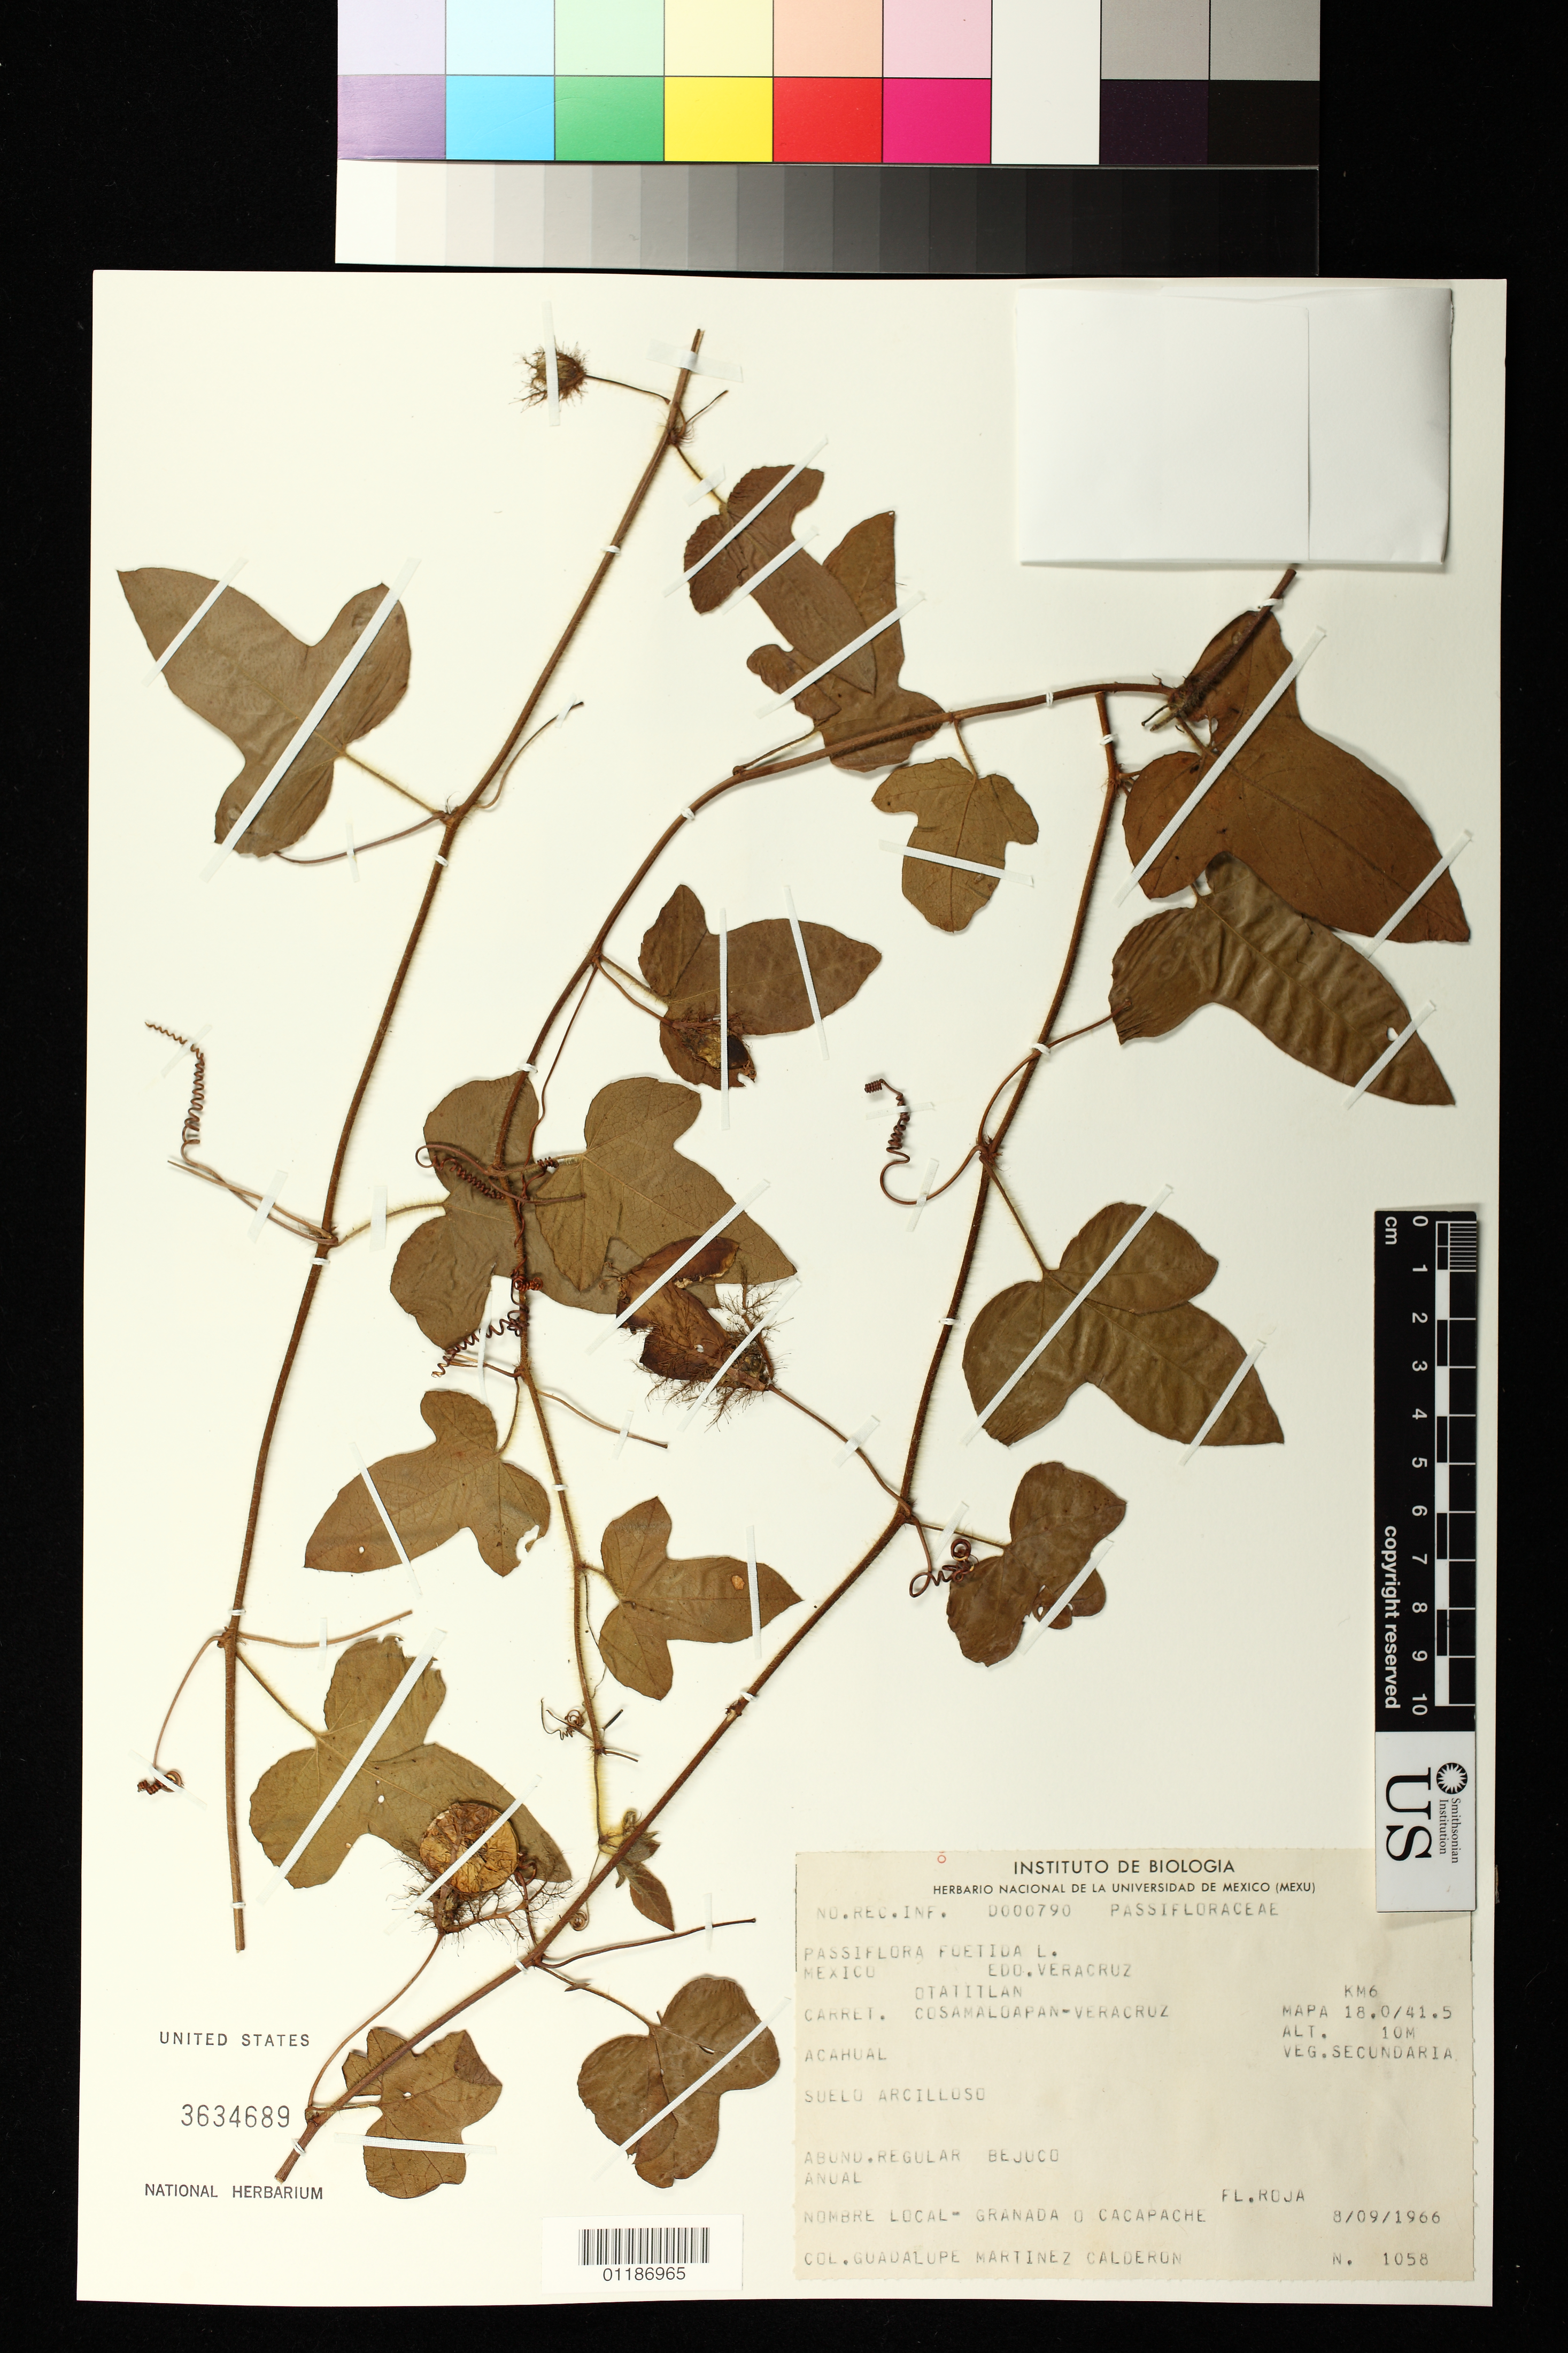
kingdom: Plantae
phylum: Tracheophyta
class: Magnoliopsida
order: Malpighiales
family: Passifloraceae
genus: Passiflora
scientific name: Passiflora foetida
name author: L.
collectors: G. Martínez Calderón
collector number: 1058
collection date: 1966-08-09 or 1966-09-08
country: Mexico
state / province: Veracruz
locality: Otatitlan district: Cosamaloapan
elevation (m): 10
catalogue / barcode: US 3634689